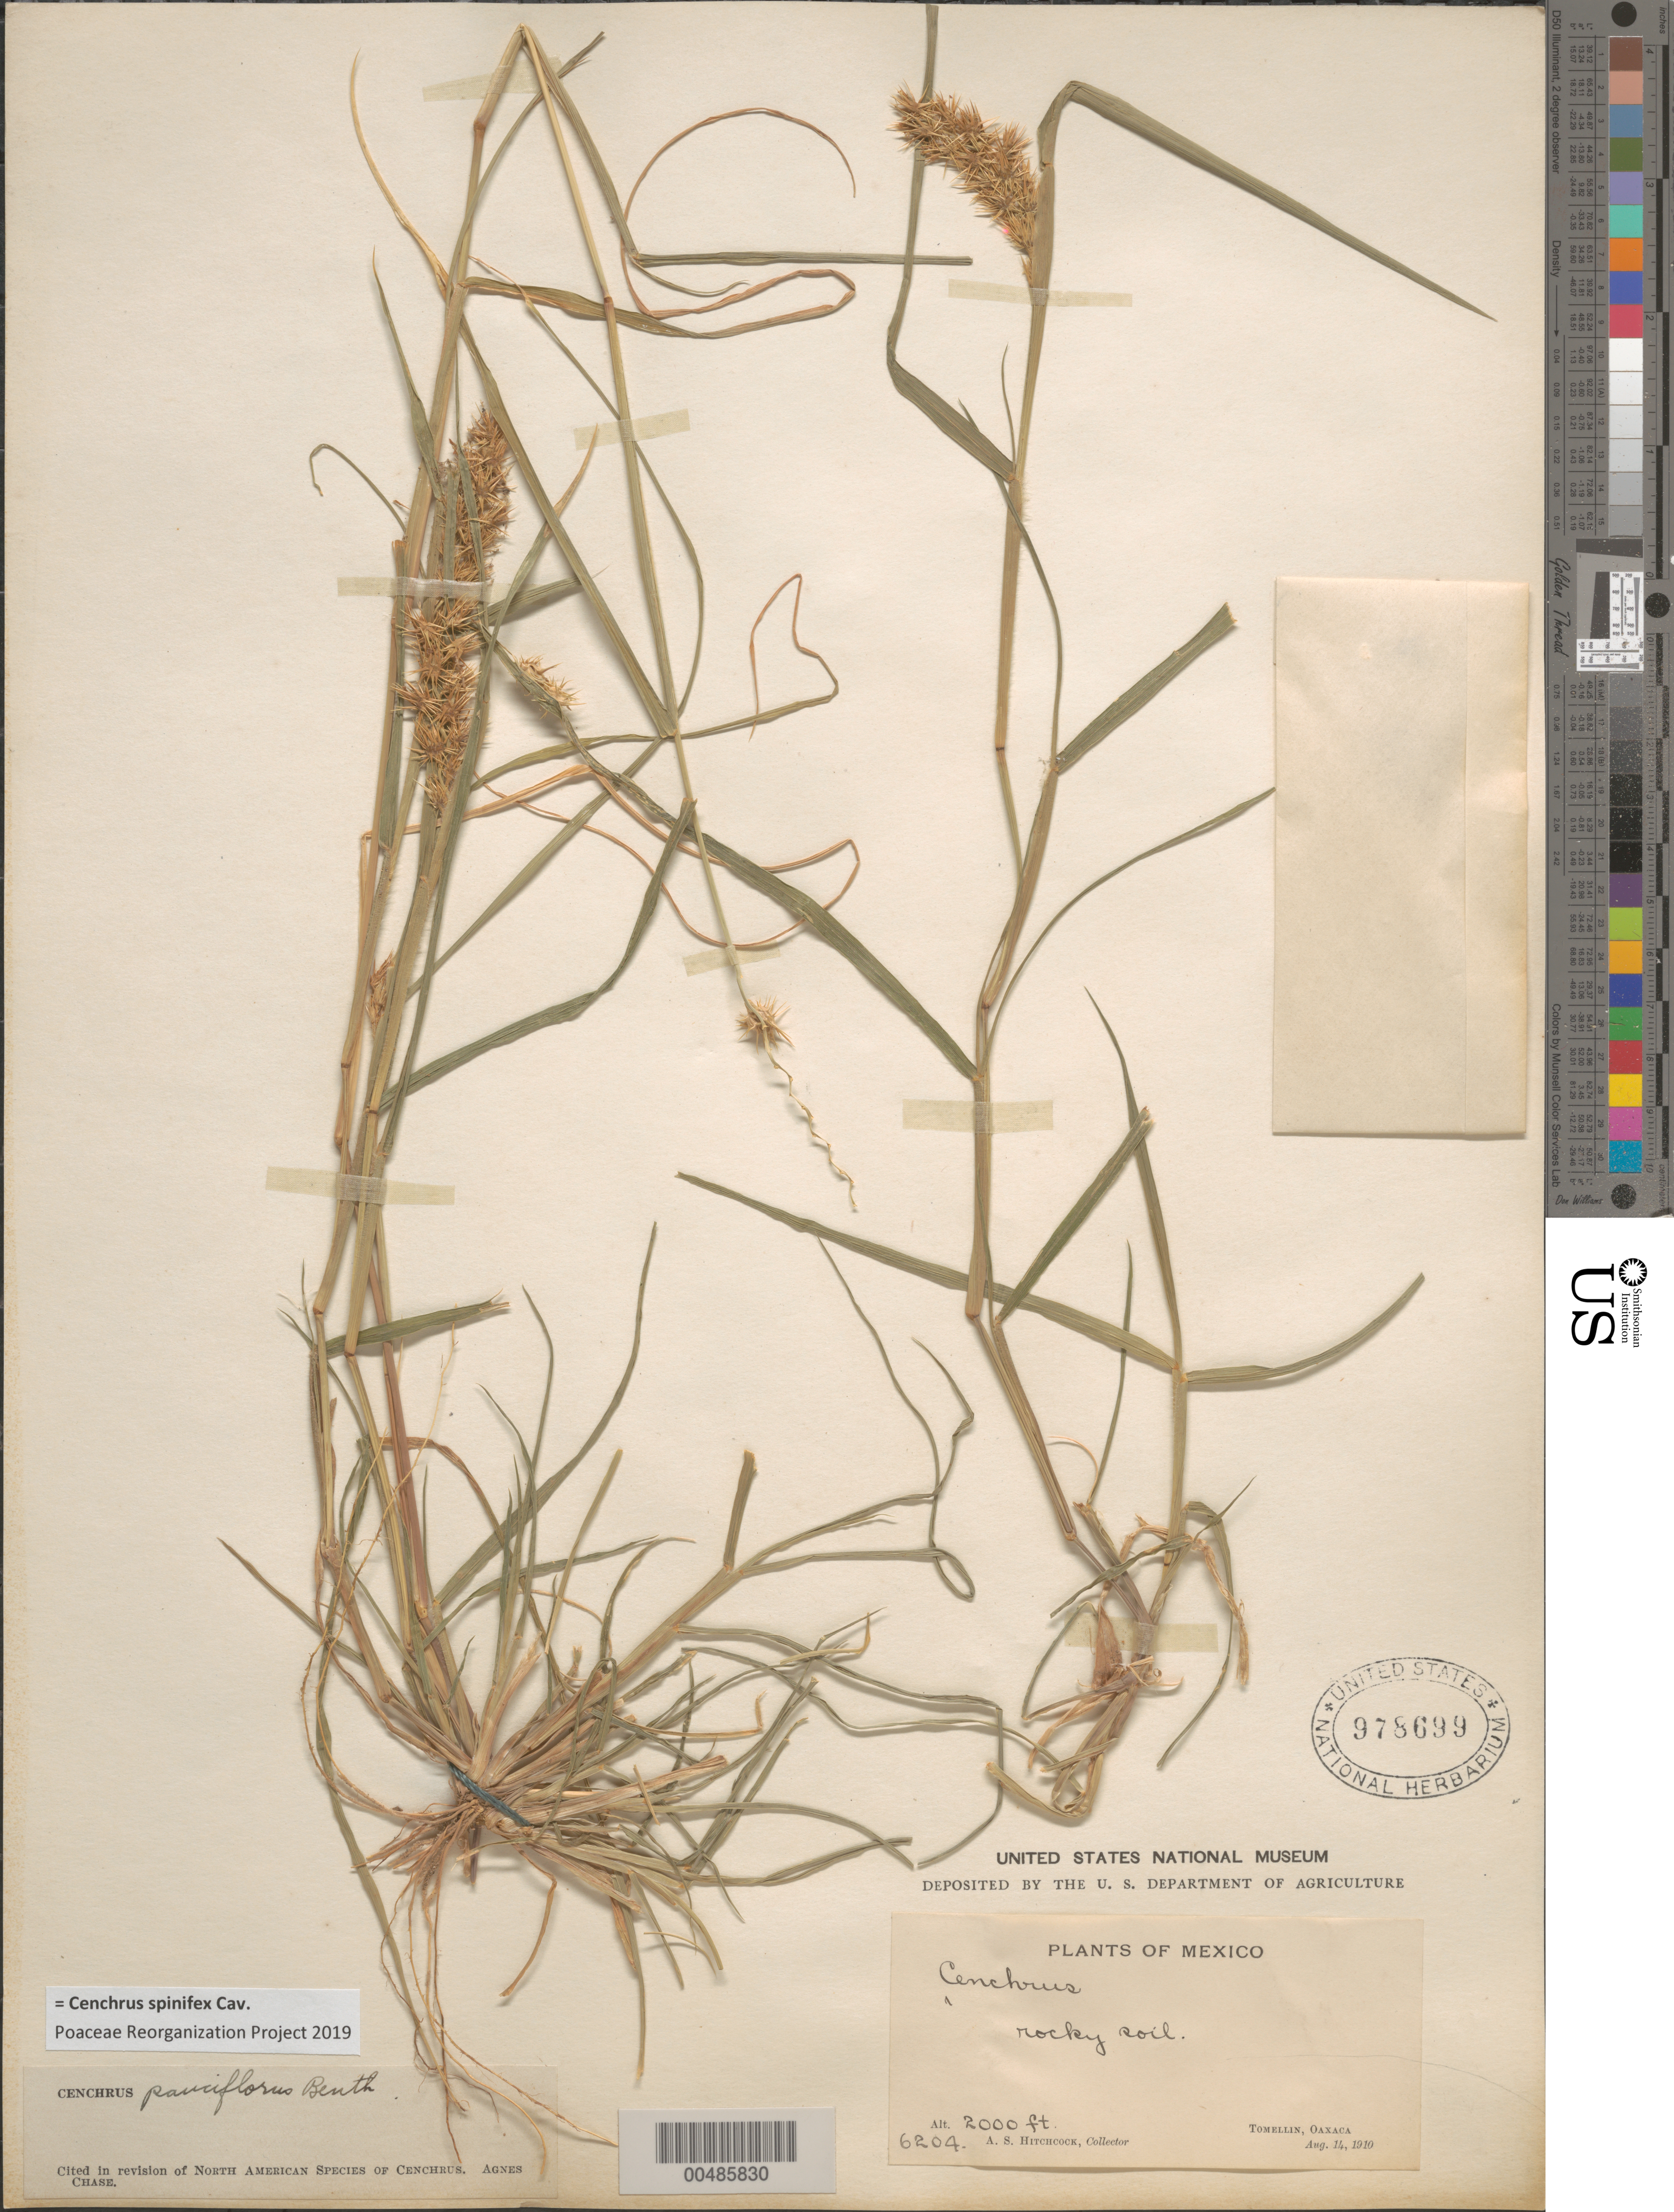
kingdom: Plantae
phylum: Tracheophyta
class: Liliopsida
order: Poales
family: Poaceae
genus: Cenchrus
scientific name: Cenchrus spinifex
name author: Cav.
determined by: Poaceae Reorganization Project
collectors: A. S. Hitchcock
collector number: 6204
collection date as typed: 14 Aug 1910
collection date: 1910-08-14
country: Mexico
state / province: Oaxaca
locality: Tomellin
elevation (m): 610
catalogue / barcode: US 978699